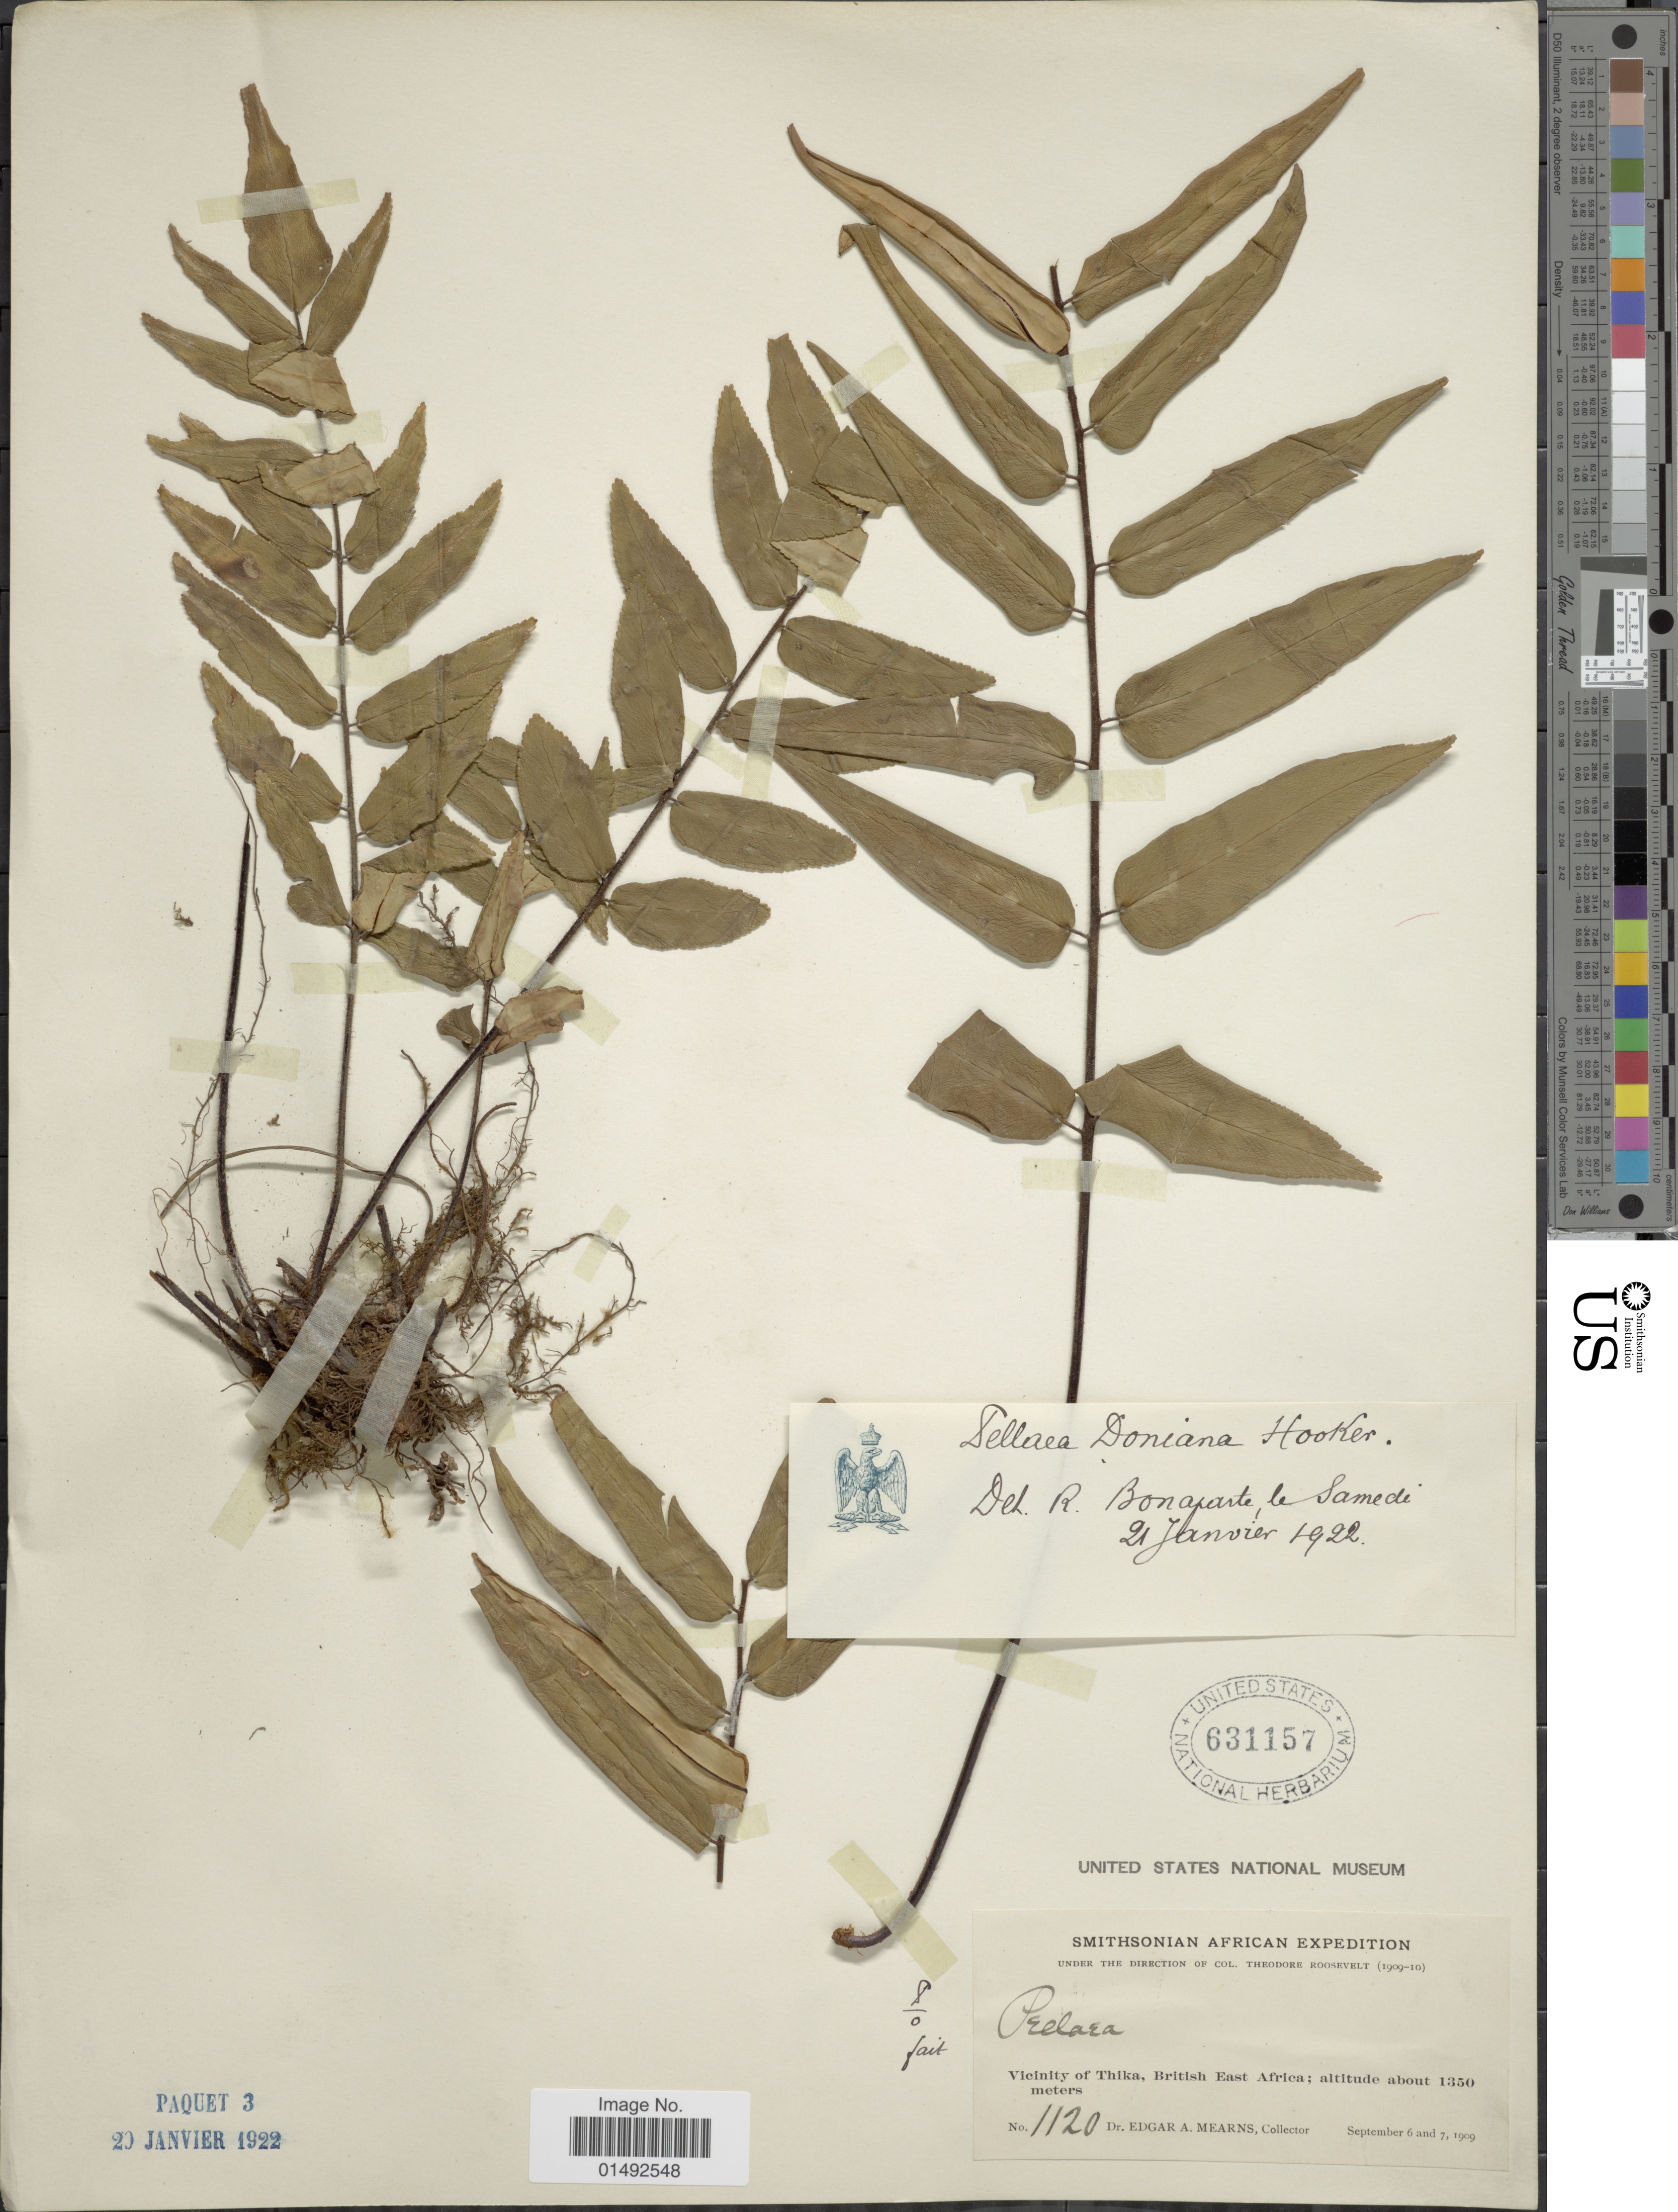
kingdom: Plantae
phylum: Tracheophyta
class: Polypodiopsida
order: Polypodiales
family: Pteridaceae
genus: Pellaea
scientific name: Pellaea doniana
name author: Hook.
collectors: E. A. Mearns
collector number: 1120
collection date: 1909-09-06/1909-09-07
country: Kenya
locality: Vicinity of Thika, British East Africa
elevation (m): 1350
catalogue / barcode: US 631157